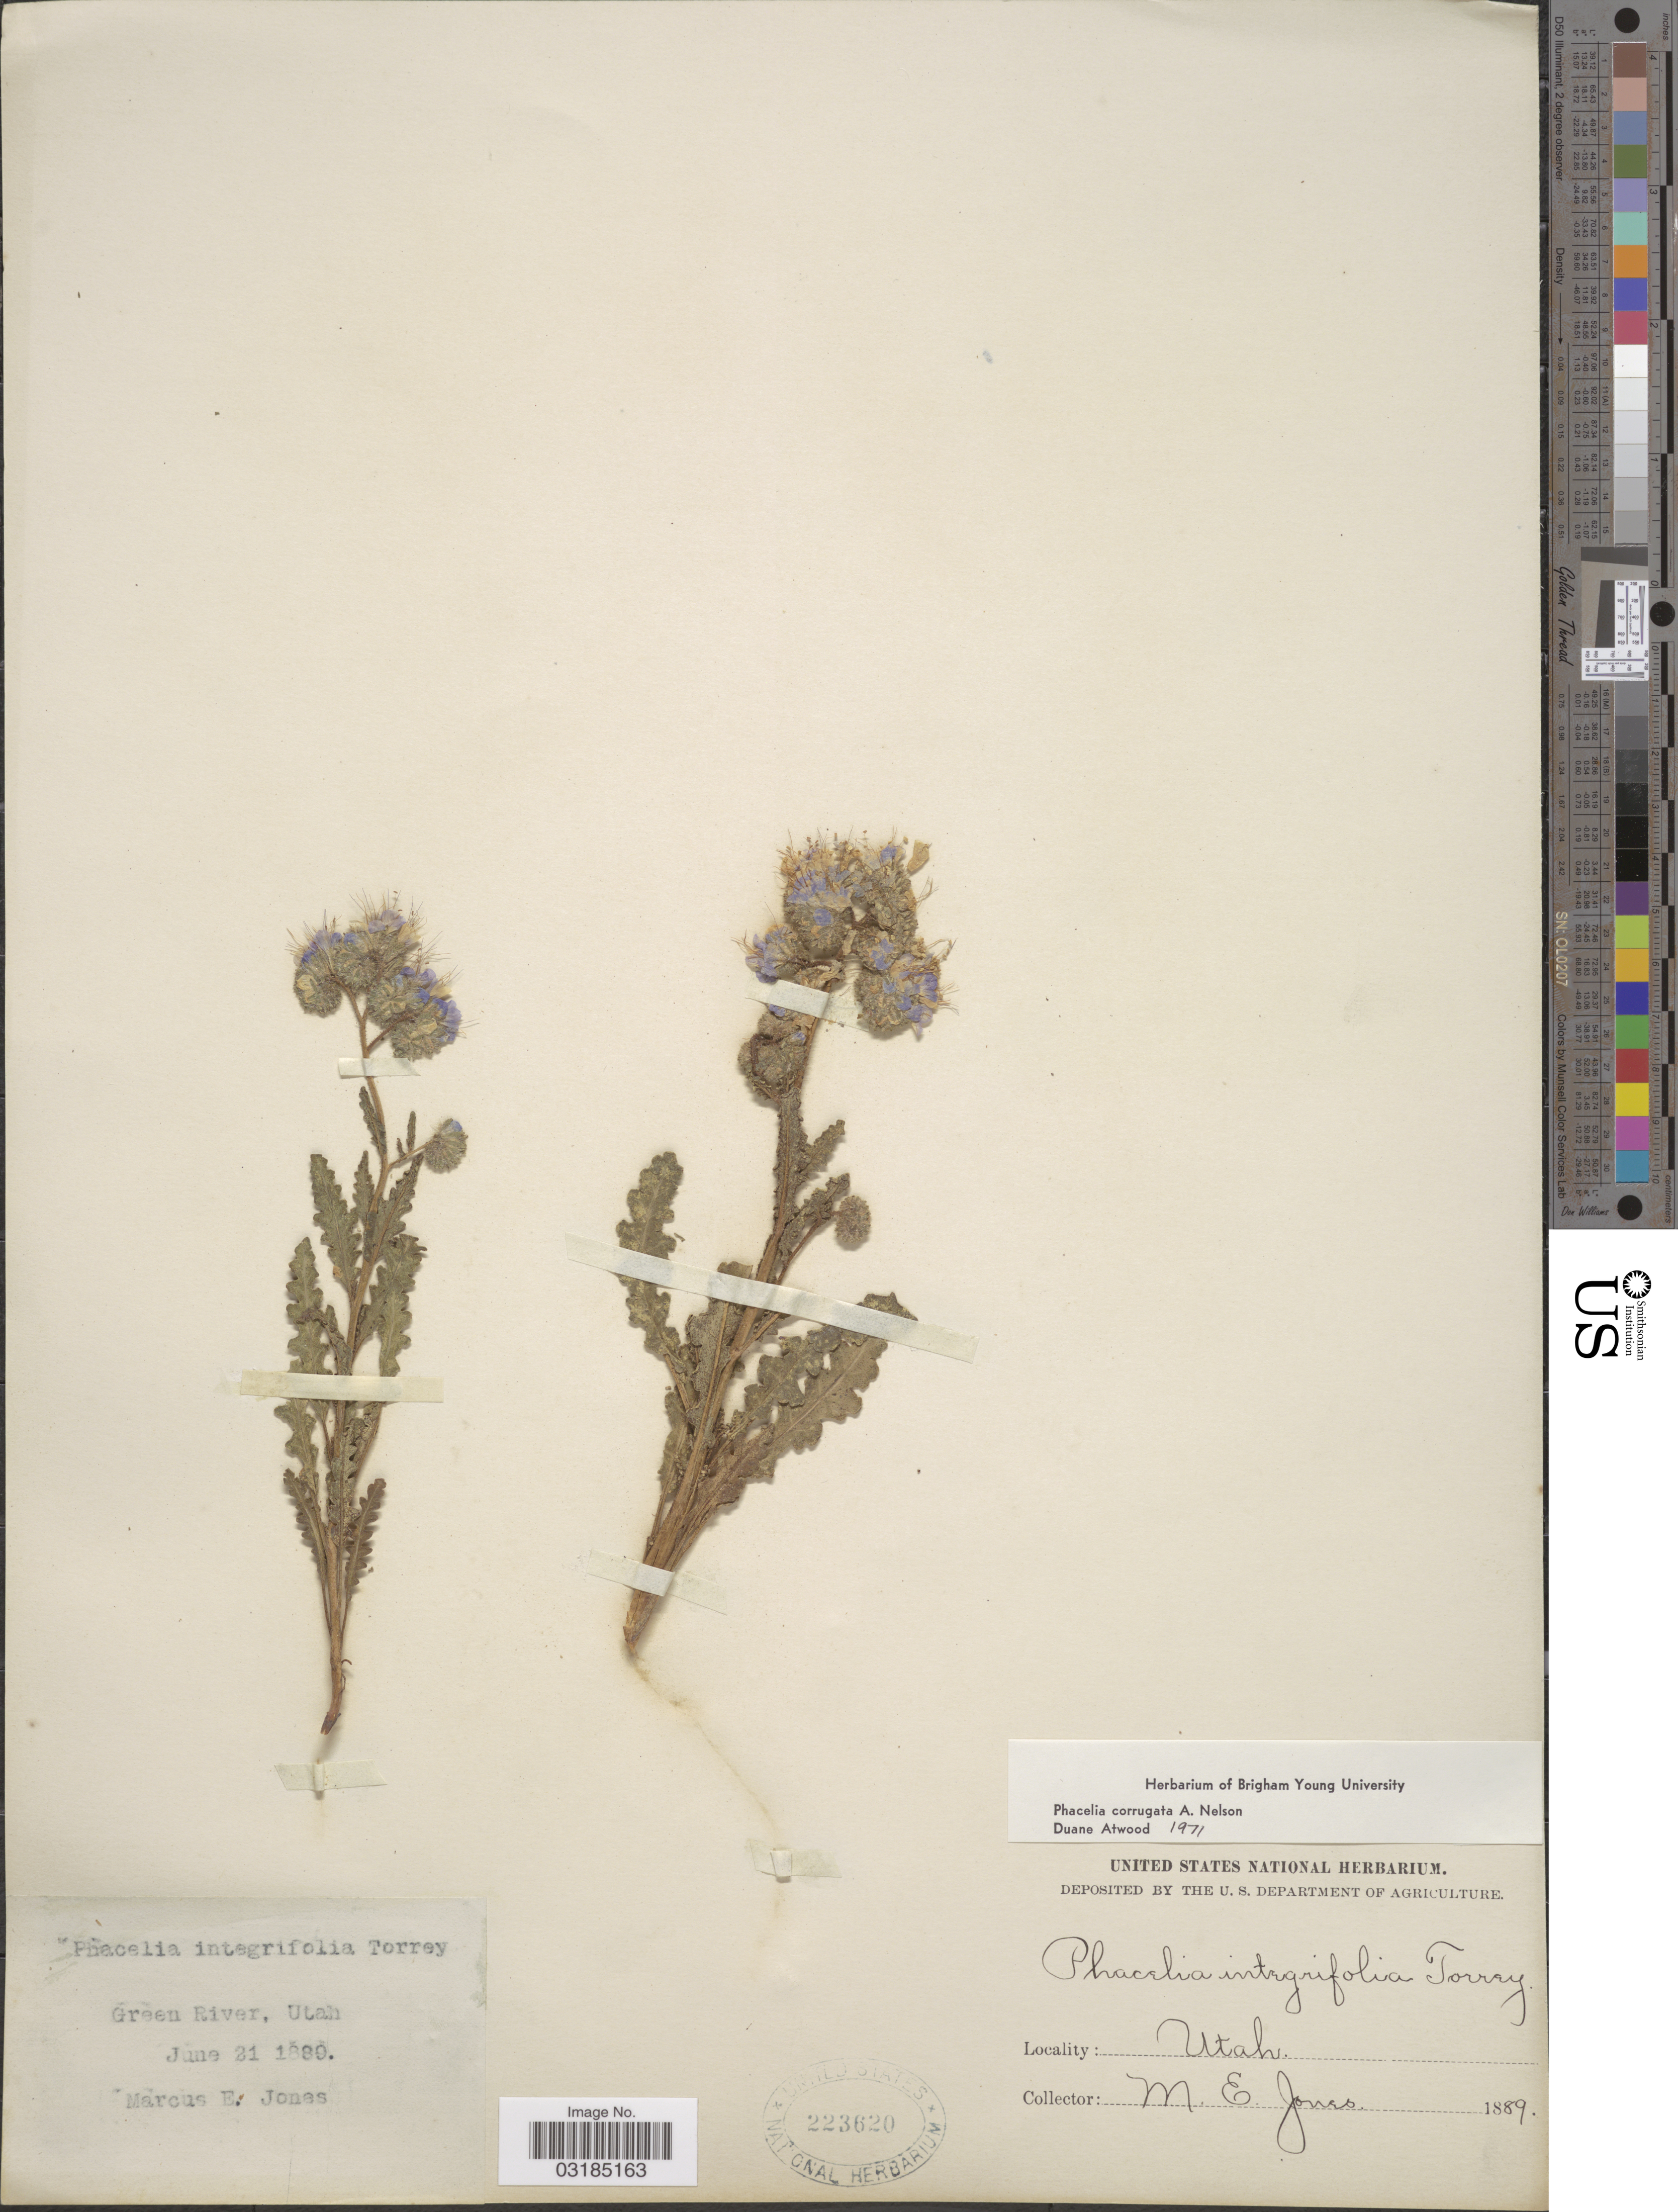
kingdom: Plantae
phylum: Tracheophyta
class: Magnoliopsida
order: Boraginales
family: Hydrophyllaceae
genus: Phacelia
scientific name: Phacelia corrugata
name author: A. Nelson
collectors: M. E. Jones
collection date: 1889-06-21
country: United States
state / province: Utah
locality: Green River.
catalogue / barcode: US 223620